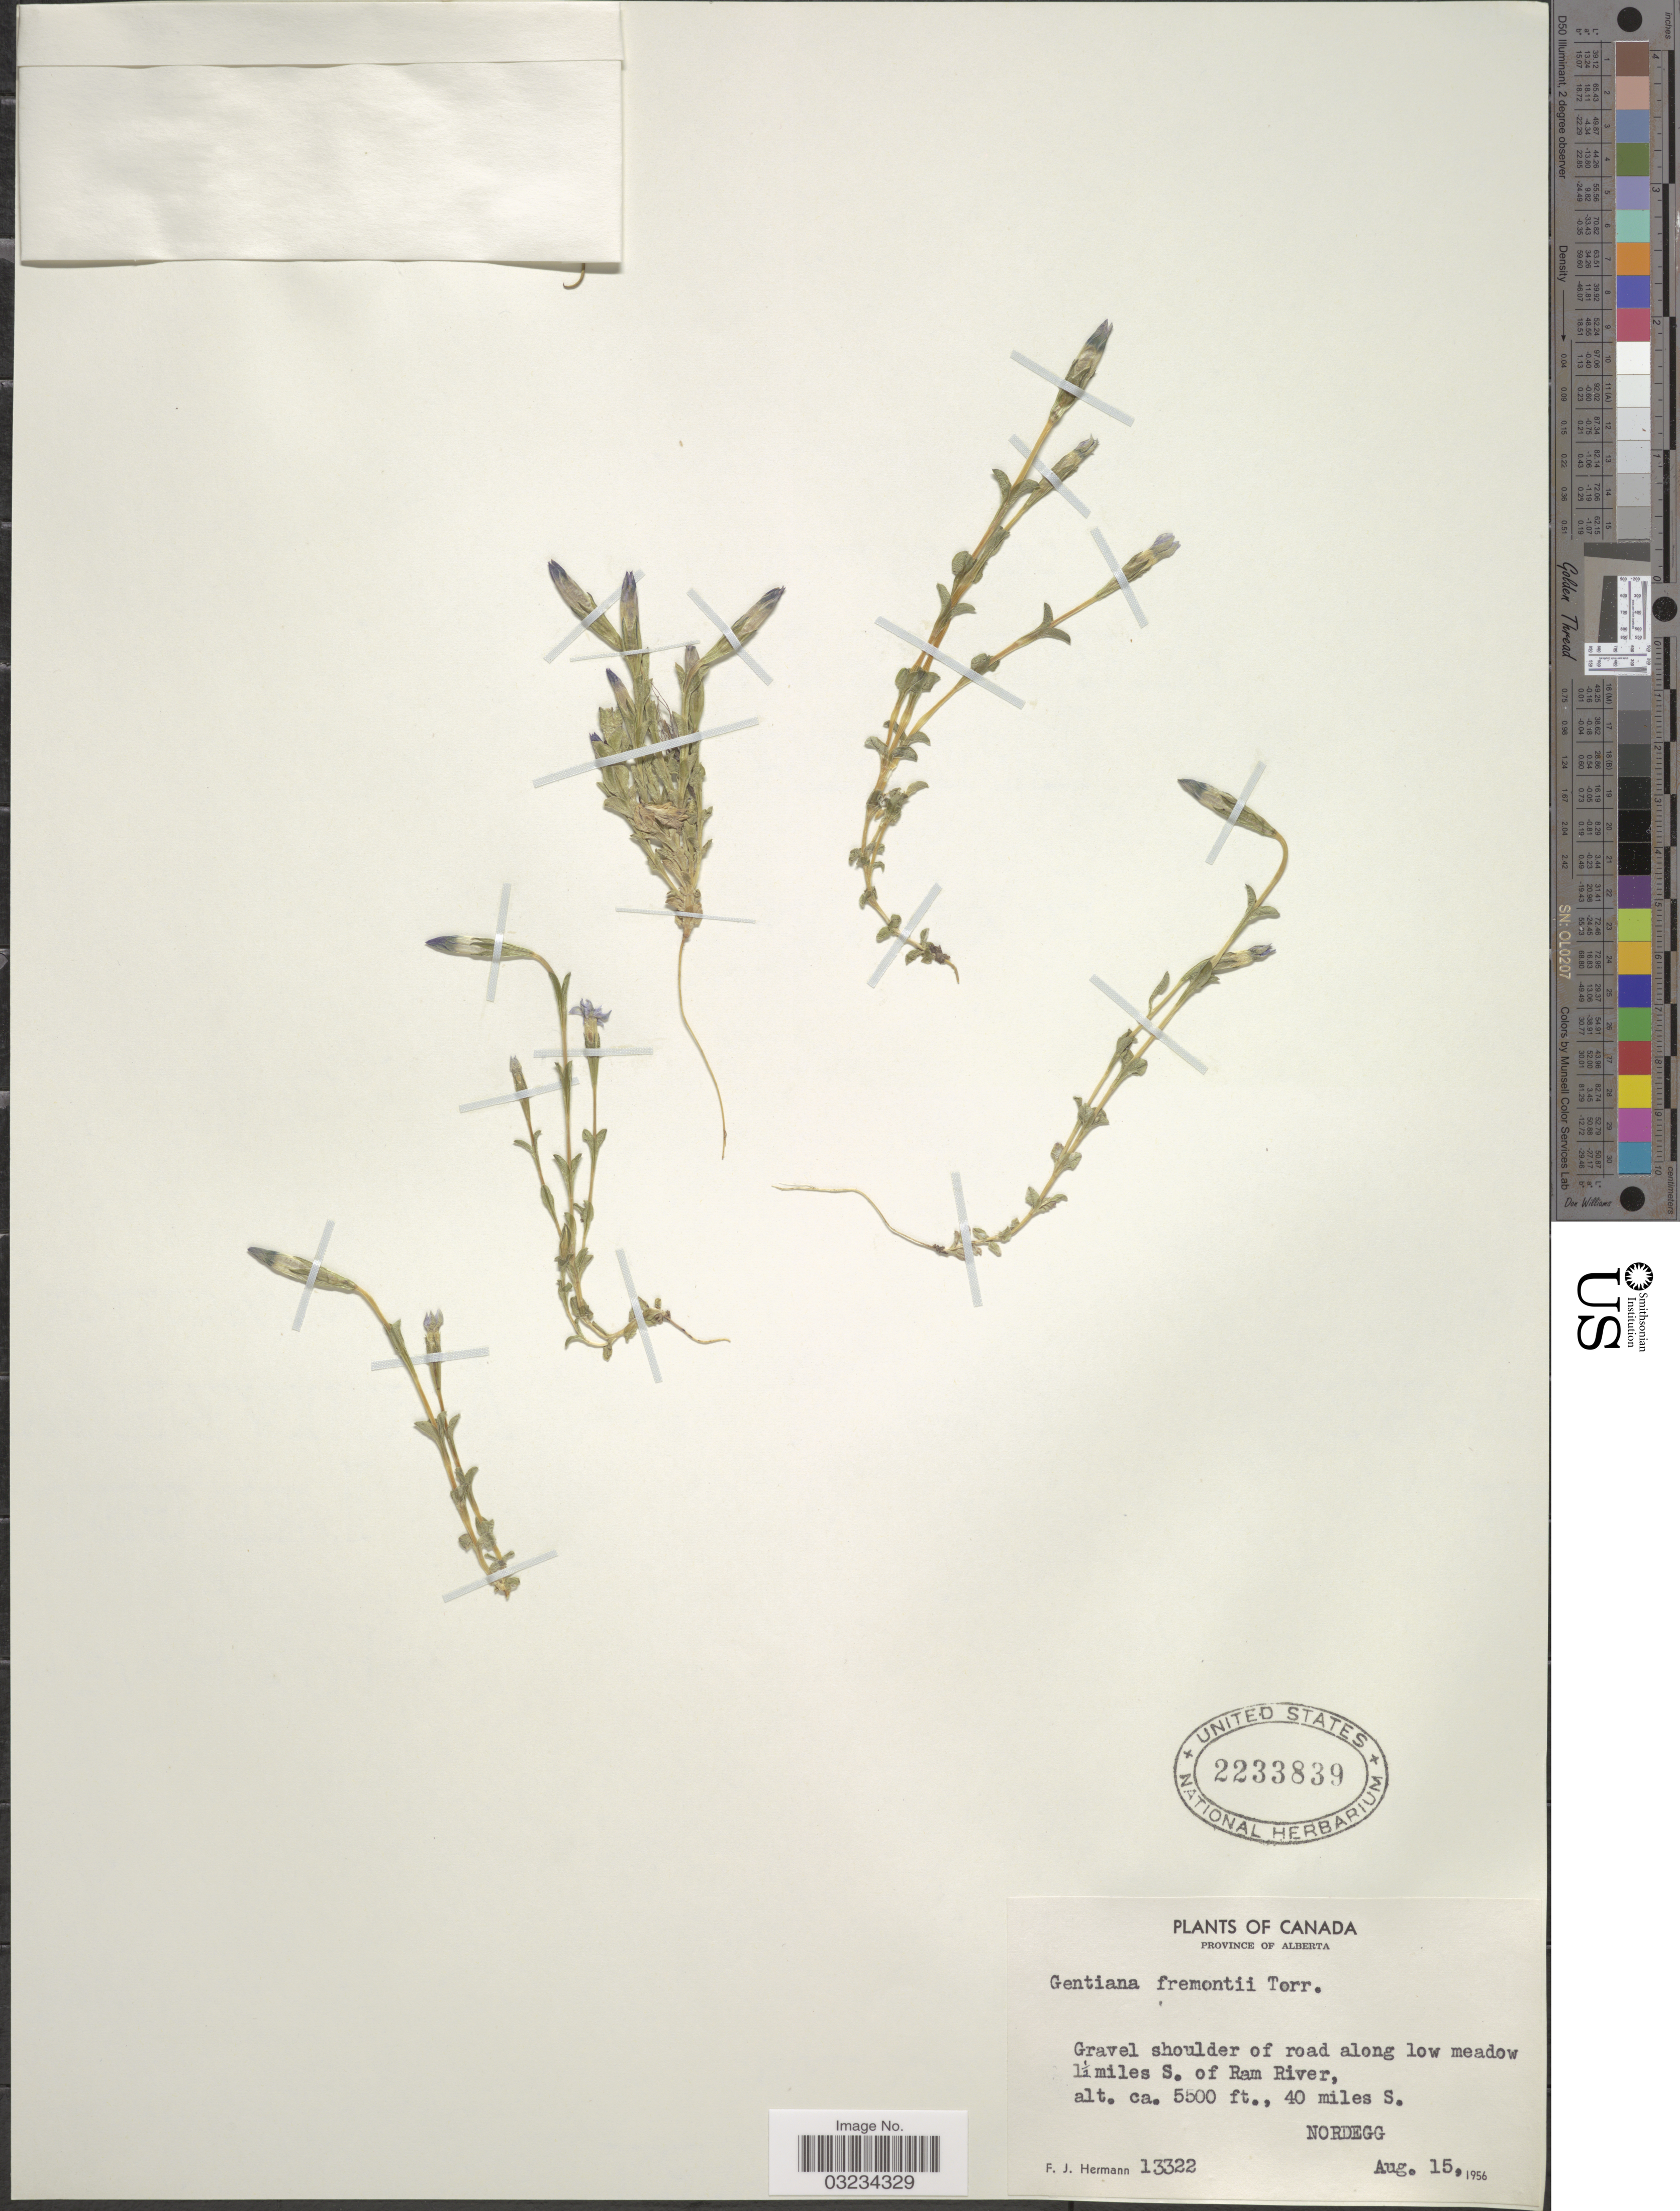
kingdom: Plantae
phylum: Tracheophyta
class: Magnoliopsida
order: Gentianales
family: Gentianaceae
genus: Gentiana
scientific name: Gentiana fremontii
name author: Torr.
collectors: F. J. Hermann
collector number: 13322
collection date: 1956-08-15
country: Canada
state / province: Alberta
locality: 1½ miles S. of Ram River. 40 miles S. Nordegg.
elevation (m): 1676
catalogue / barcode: US 2233839